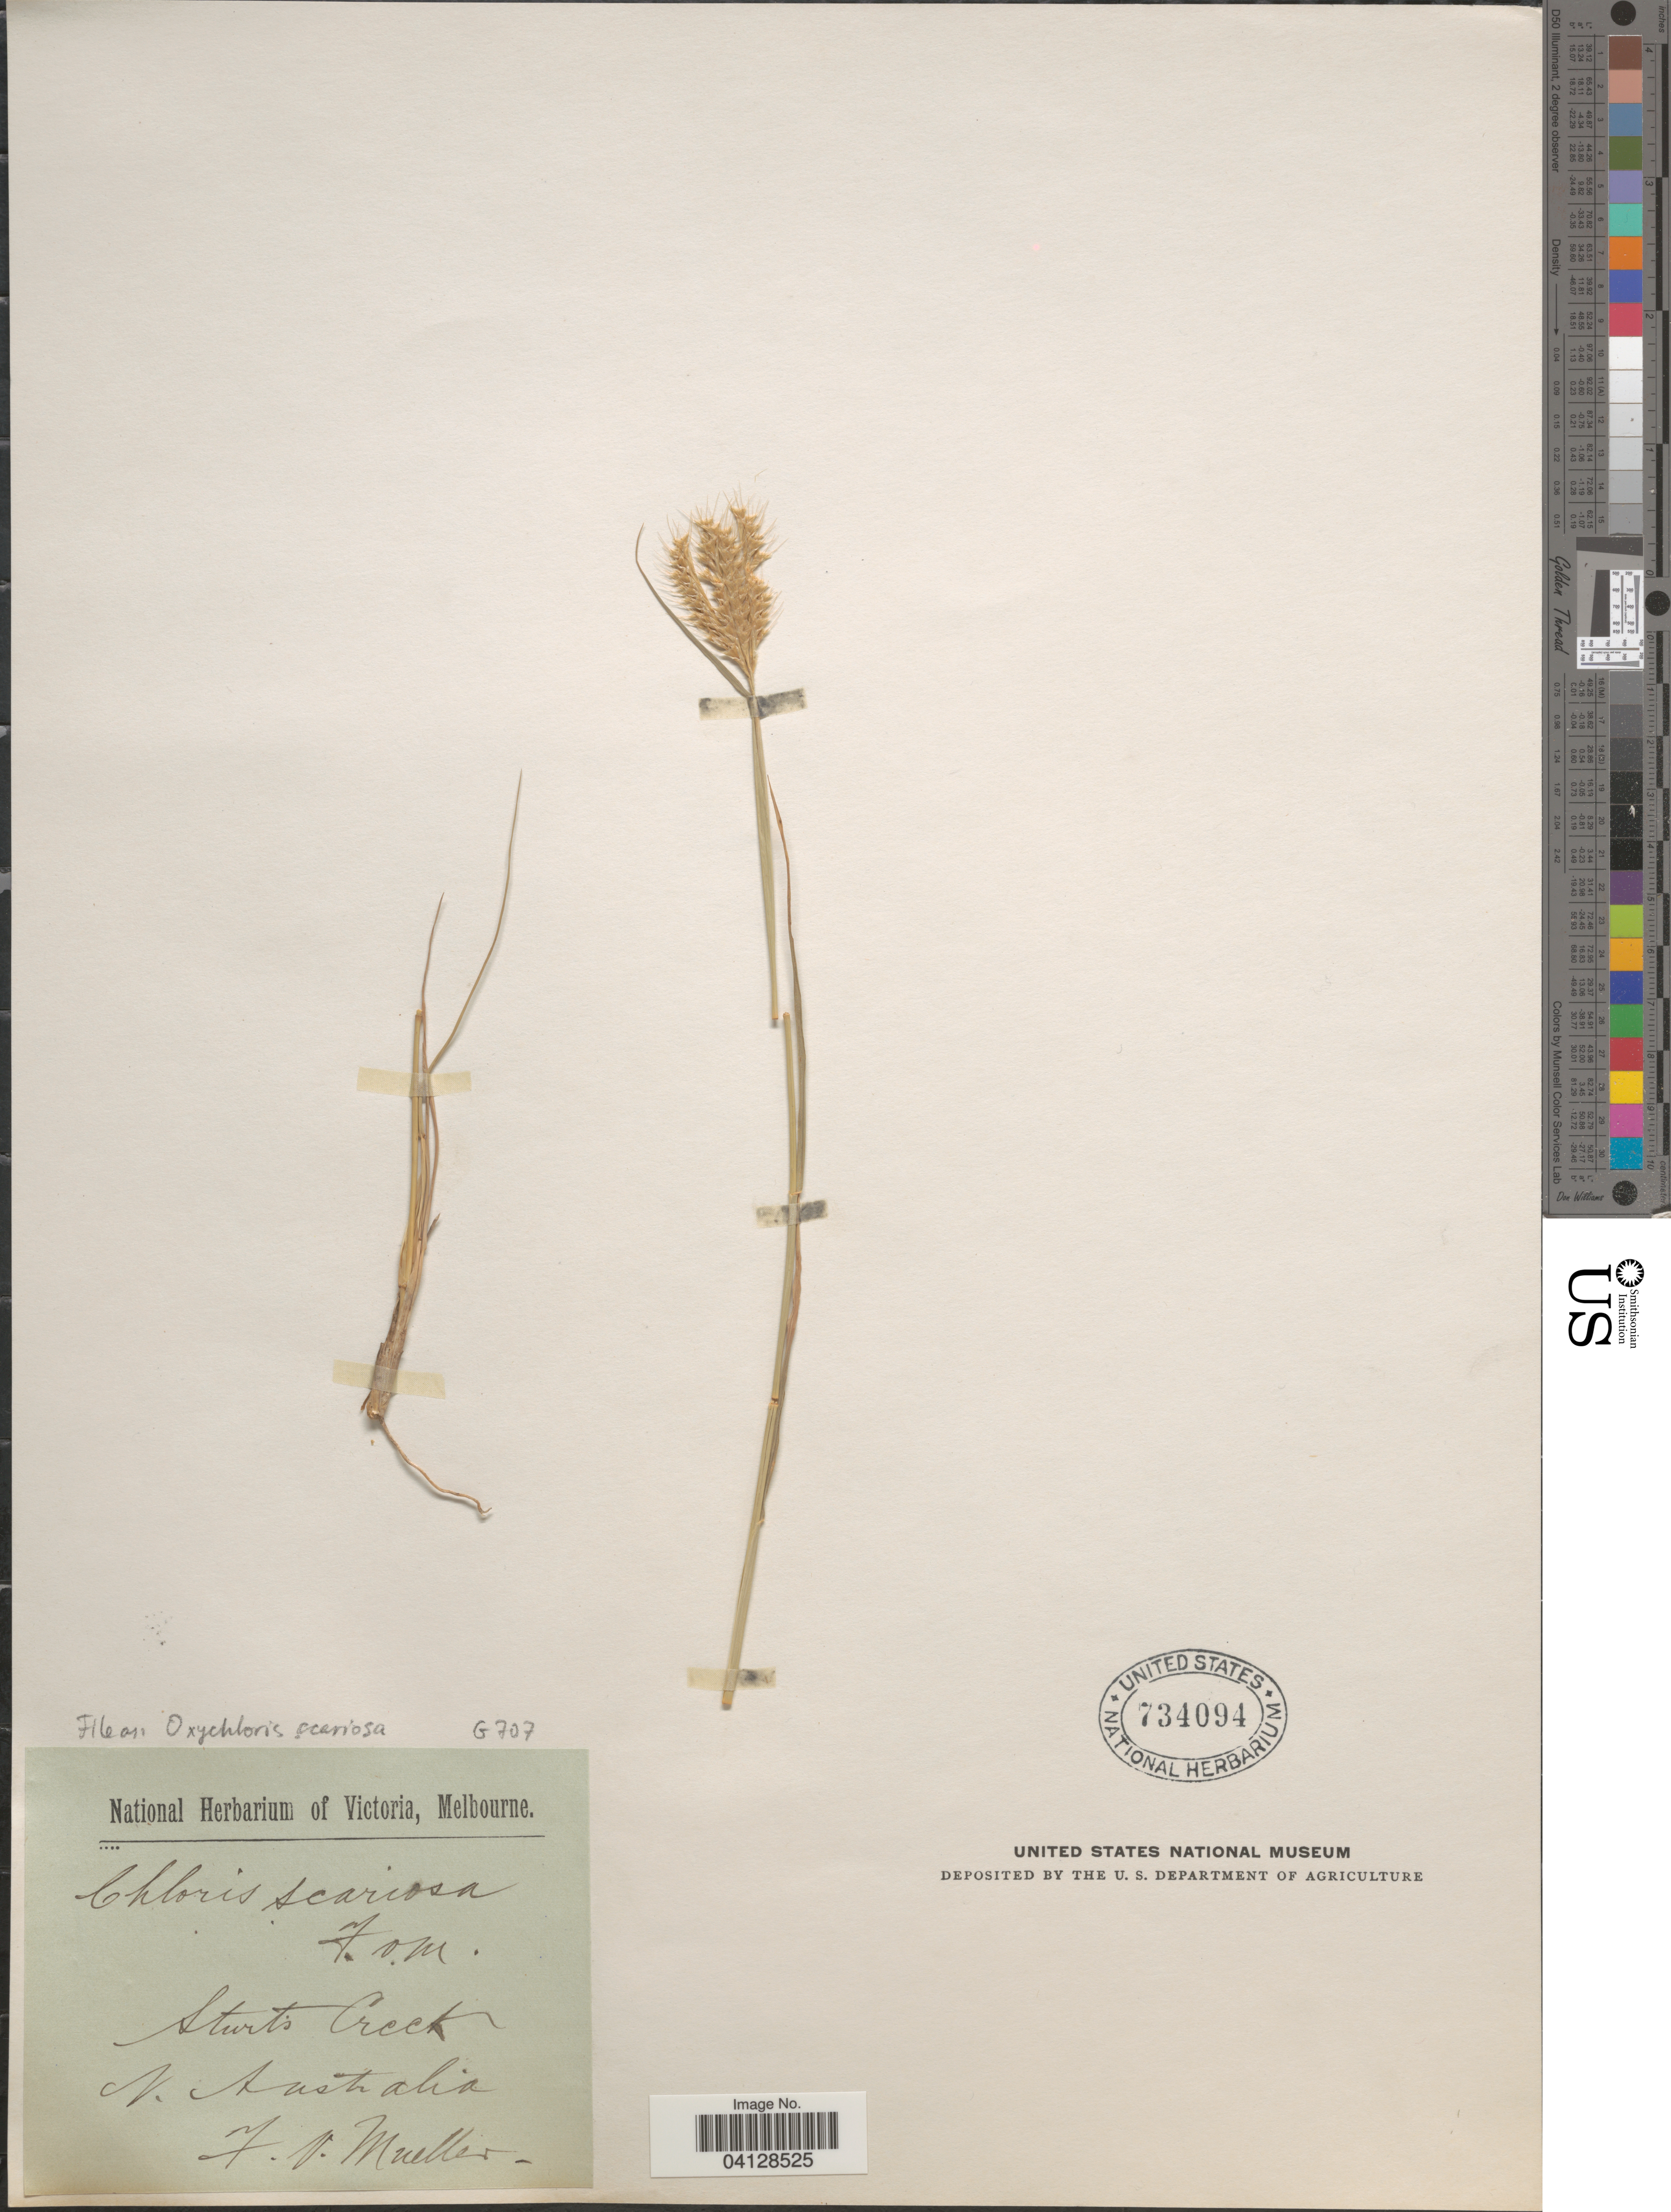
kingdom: Plantae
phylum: Tracheophyta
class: Liliopsida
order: Poales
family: Poaceae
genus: Chloris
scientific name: Chloris scariosa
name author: F. Muell.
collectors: F. von Mueller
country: Australia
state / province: South Australia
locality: Sturts Creek. N. Australia.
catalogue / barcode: US 734094